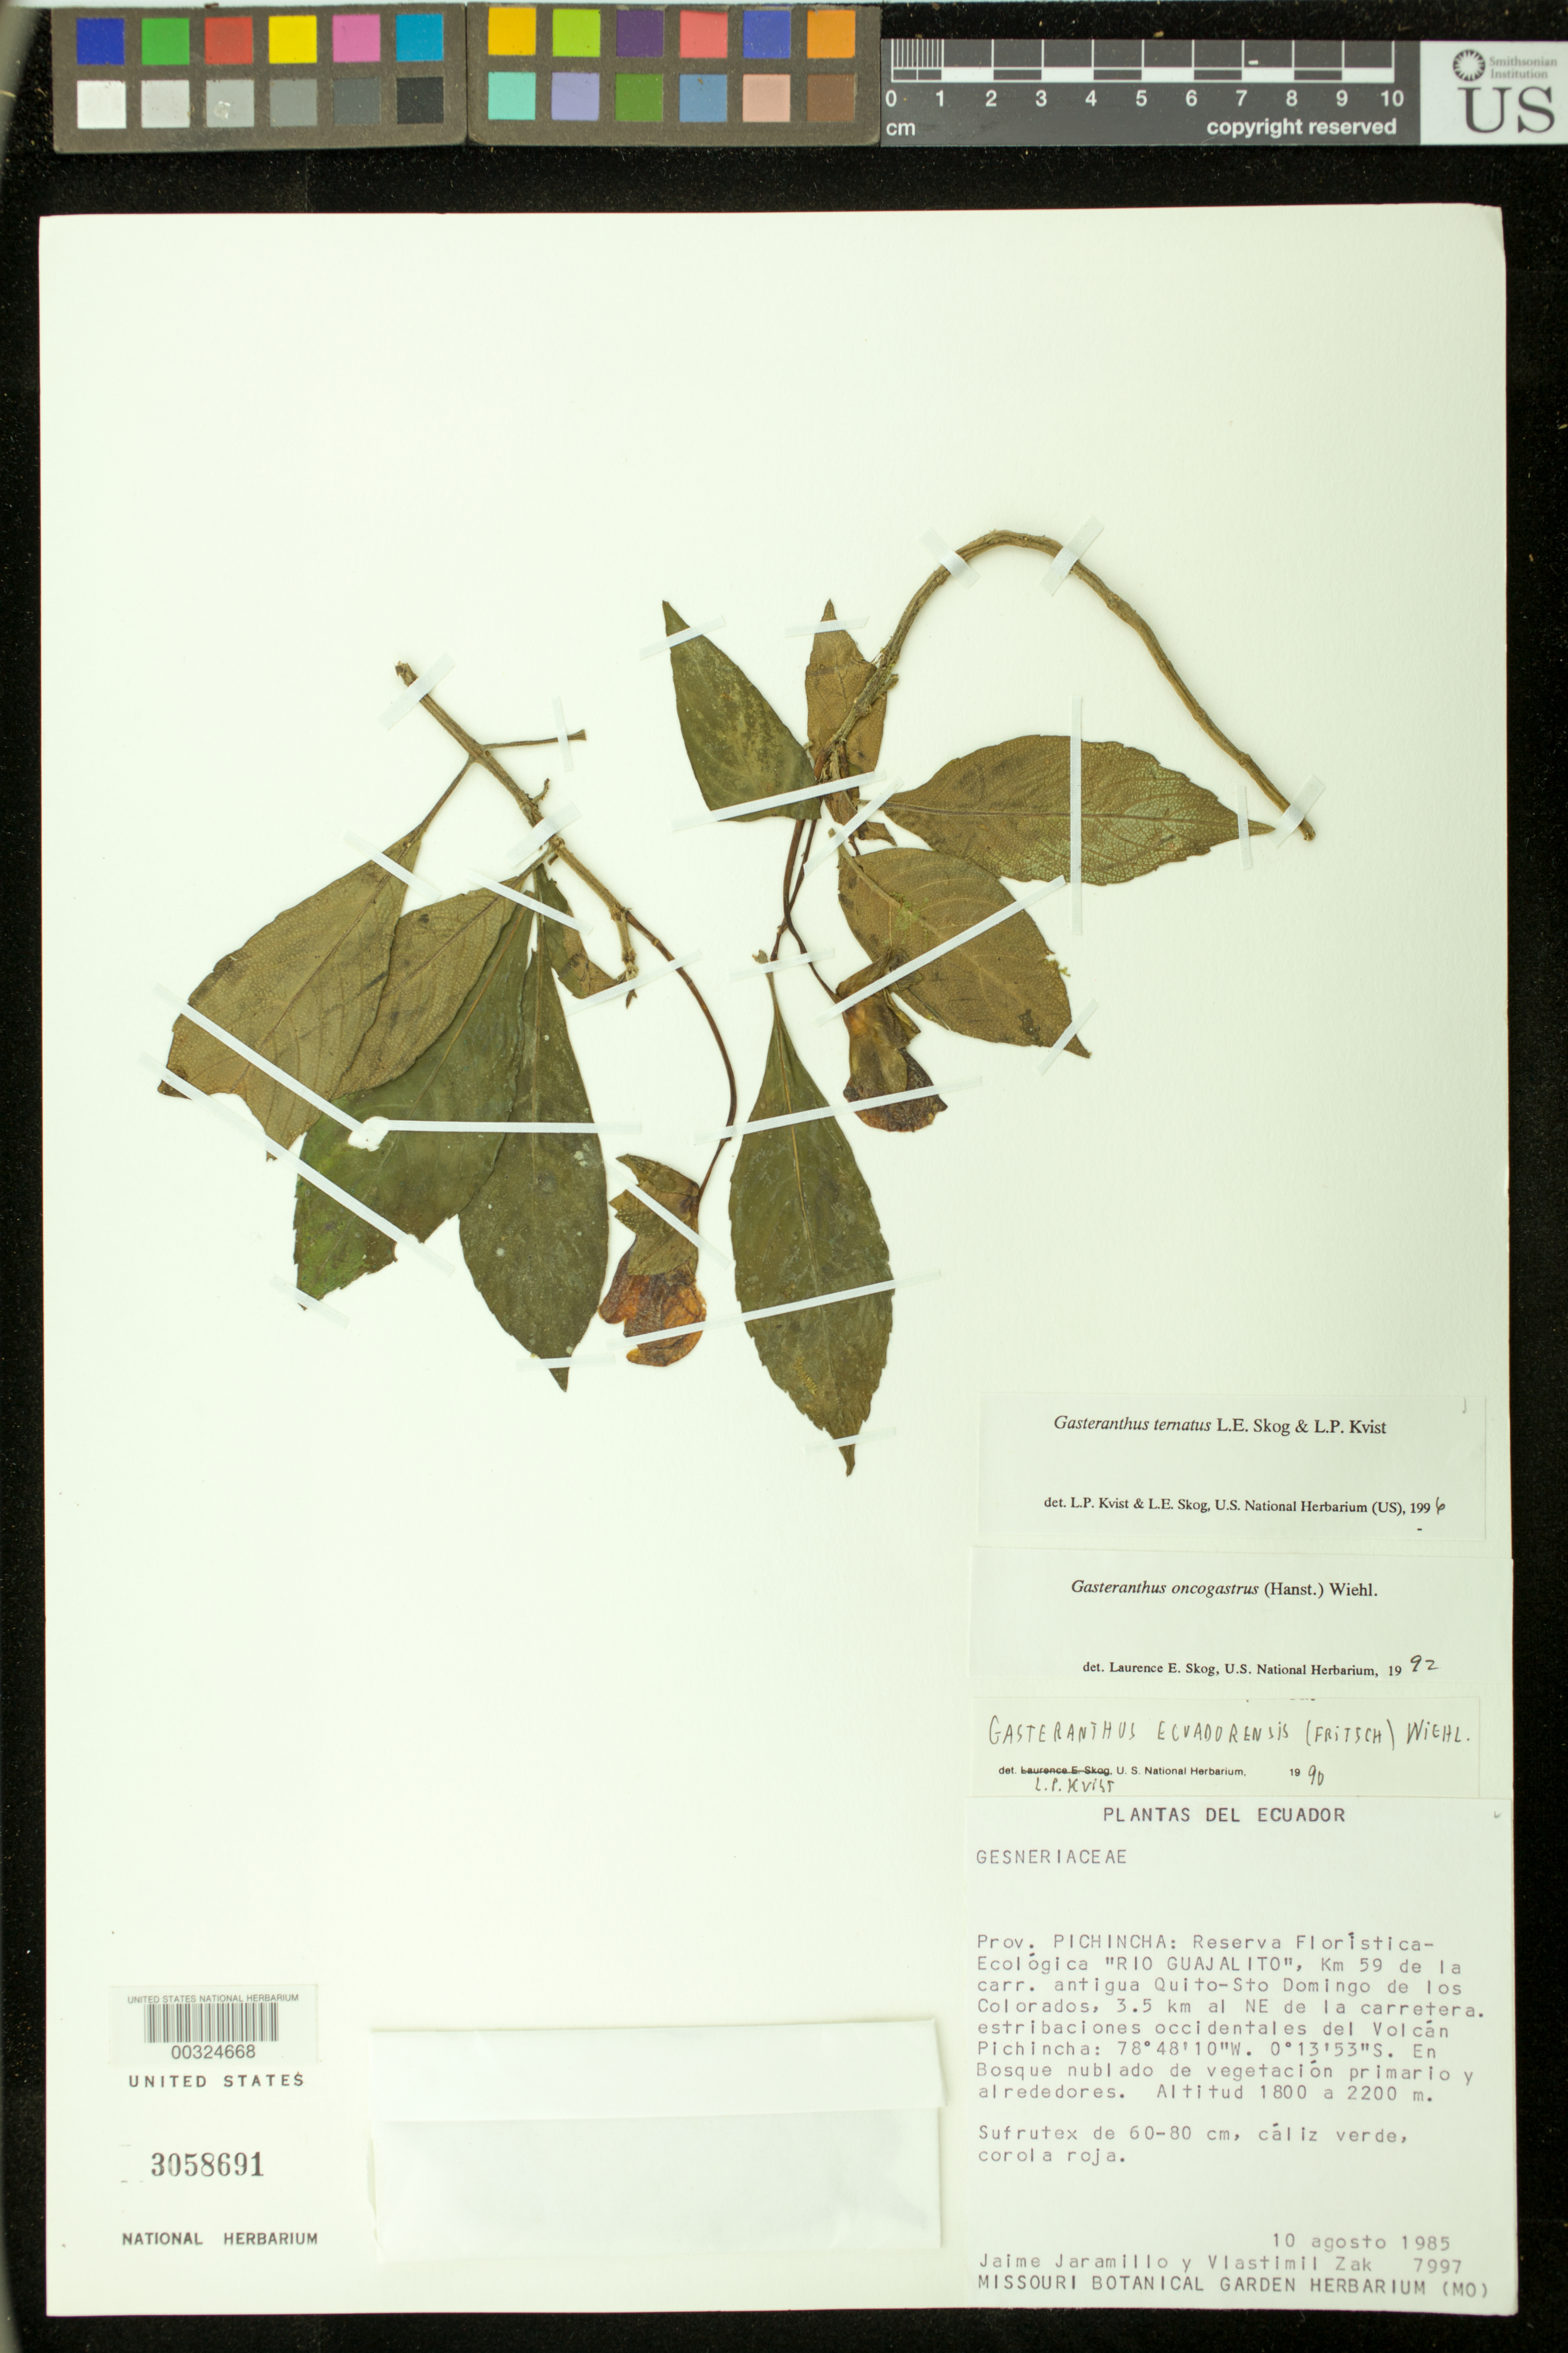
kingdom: Plantae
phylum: Tracheophyta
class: Magnoliopsida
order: Lamiales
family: Gesneriaceae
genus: Gasteranthus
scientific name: Gasteranthus ternatus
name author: L.E. Skog & L.P. Kvist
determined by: Skog, Laurence E.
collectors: J. L. Jaramillo & V. Zak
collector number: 7997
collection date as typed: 10 Aug 1985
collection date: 1985-08-10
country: Ecuador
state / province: Pichincha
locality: Reserva Florística-Ecológica "Rio Guajalito", km 59 de la carr. antigua Quito - Sto Domingo de los Colorados, 3.5 km al NE de la carretera; estribaciones occidentales del Volcán Pichincha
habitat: En bosque nublado de vegetación primario y alrededores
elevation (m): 1800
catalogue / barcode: US 3058691